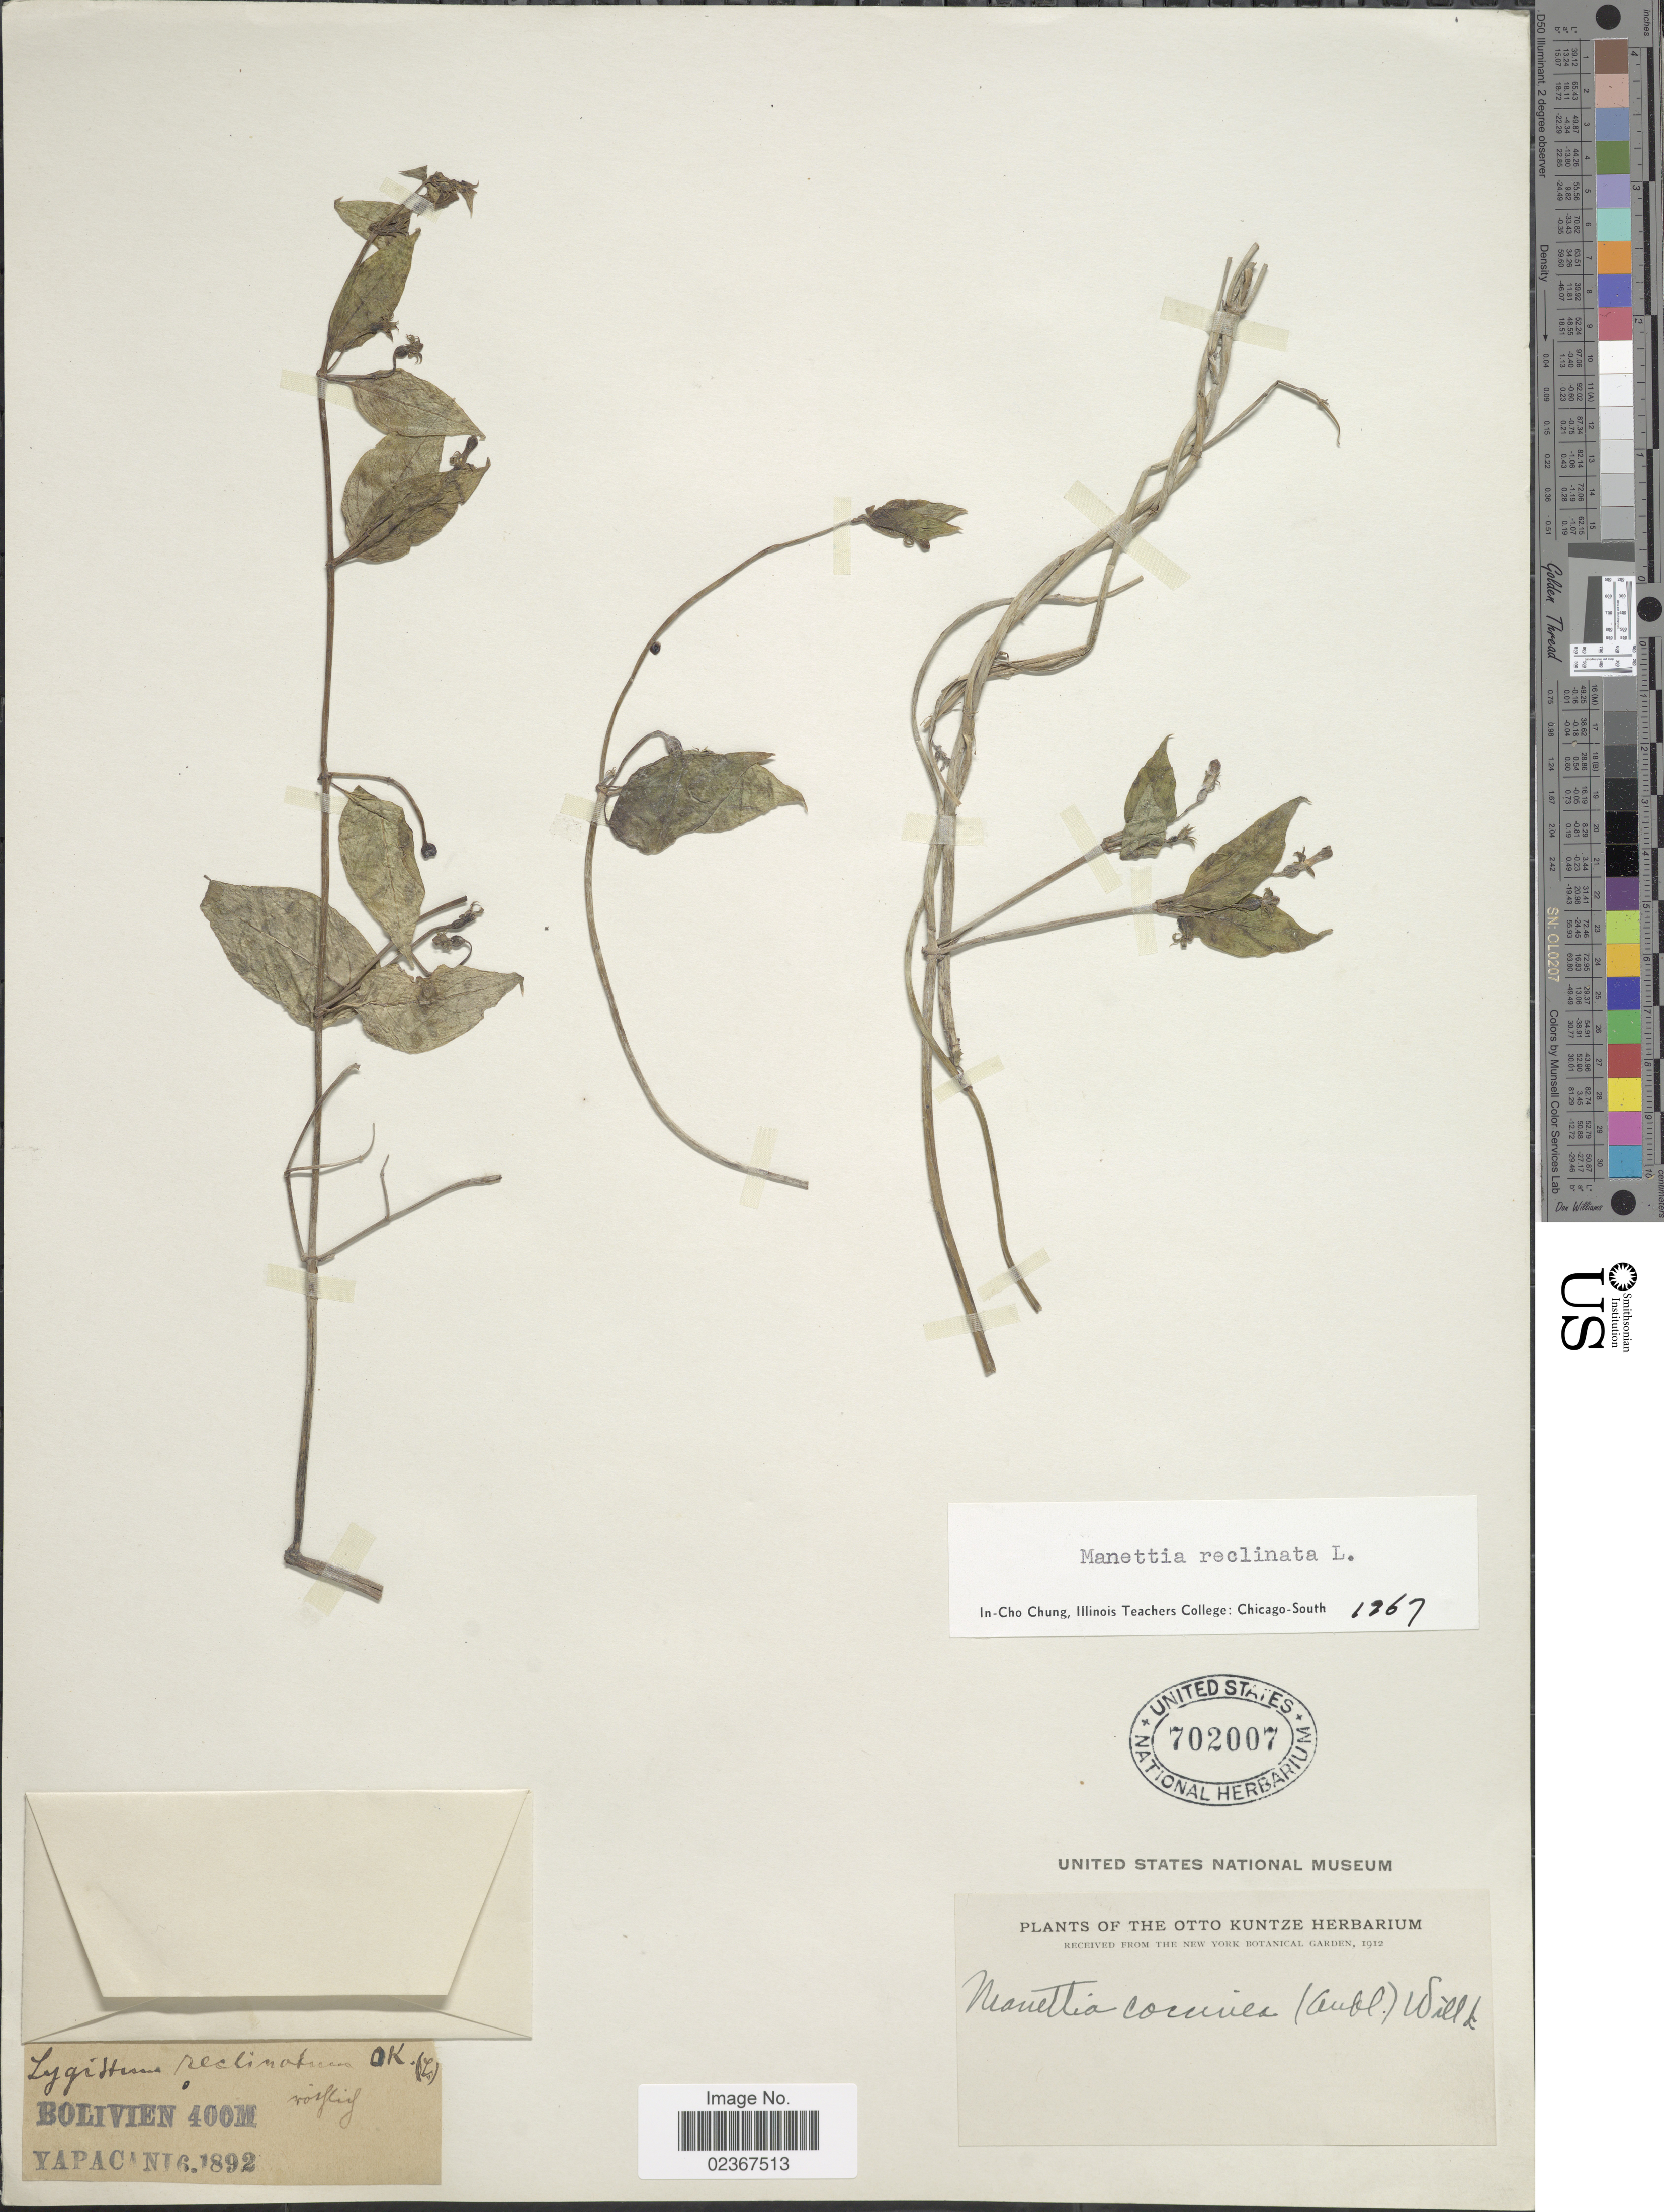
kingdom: Plantae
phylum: Tracheophyta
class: Magnoliopsida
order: Gentianales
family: Rubiaceae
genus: Manettia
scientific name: Manettia reclinata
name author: L.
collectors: ex herb. Otto Kuntze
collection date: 1892-06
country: Bolivia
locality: Yapacani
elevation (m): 400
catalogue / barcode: US 702007